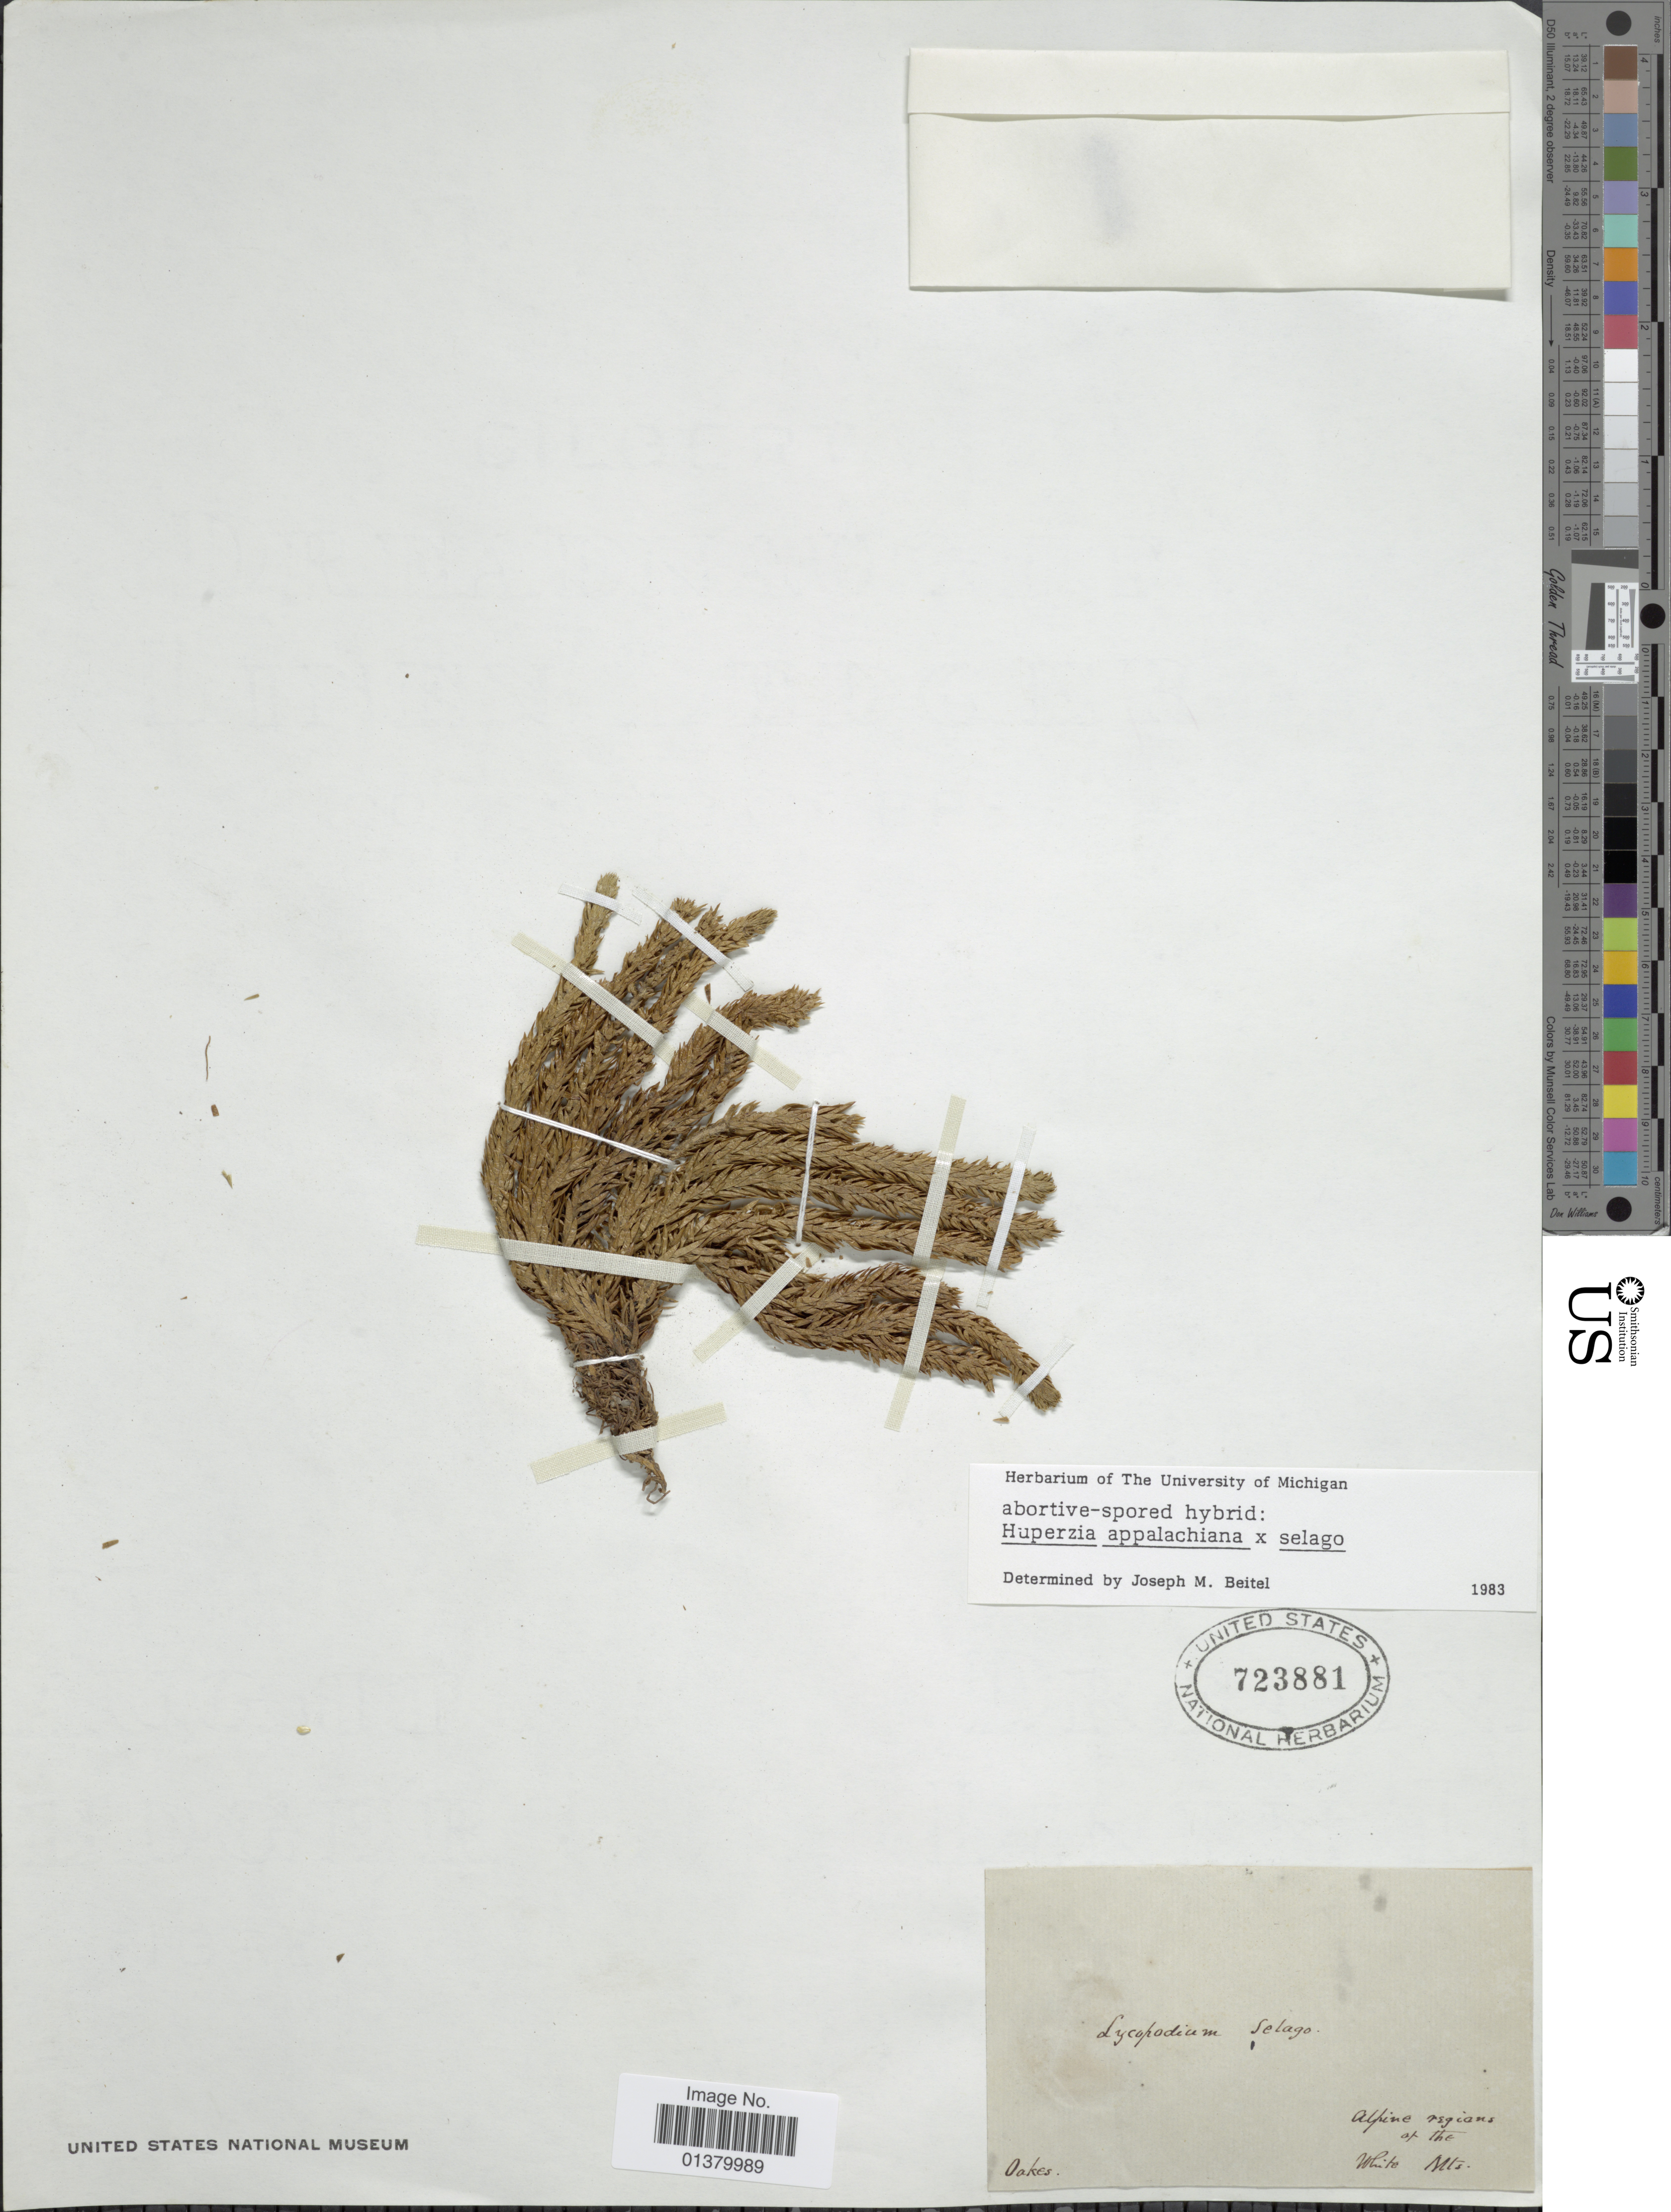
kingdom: Plantae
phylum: Tracheophyta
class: Lycopodiopsida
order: Lycopodiales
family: Lycopodiaceae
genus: Huperzia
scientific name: Huperzia appalachiana x H. selago (L.) Bernh. ex Schrank & Mart.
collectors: -. Oakes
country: United States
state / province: New Hampshire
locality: Alpine regions of the White Mts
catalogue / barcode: US 723881